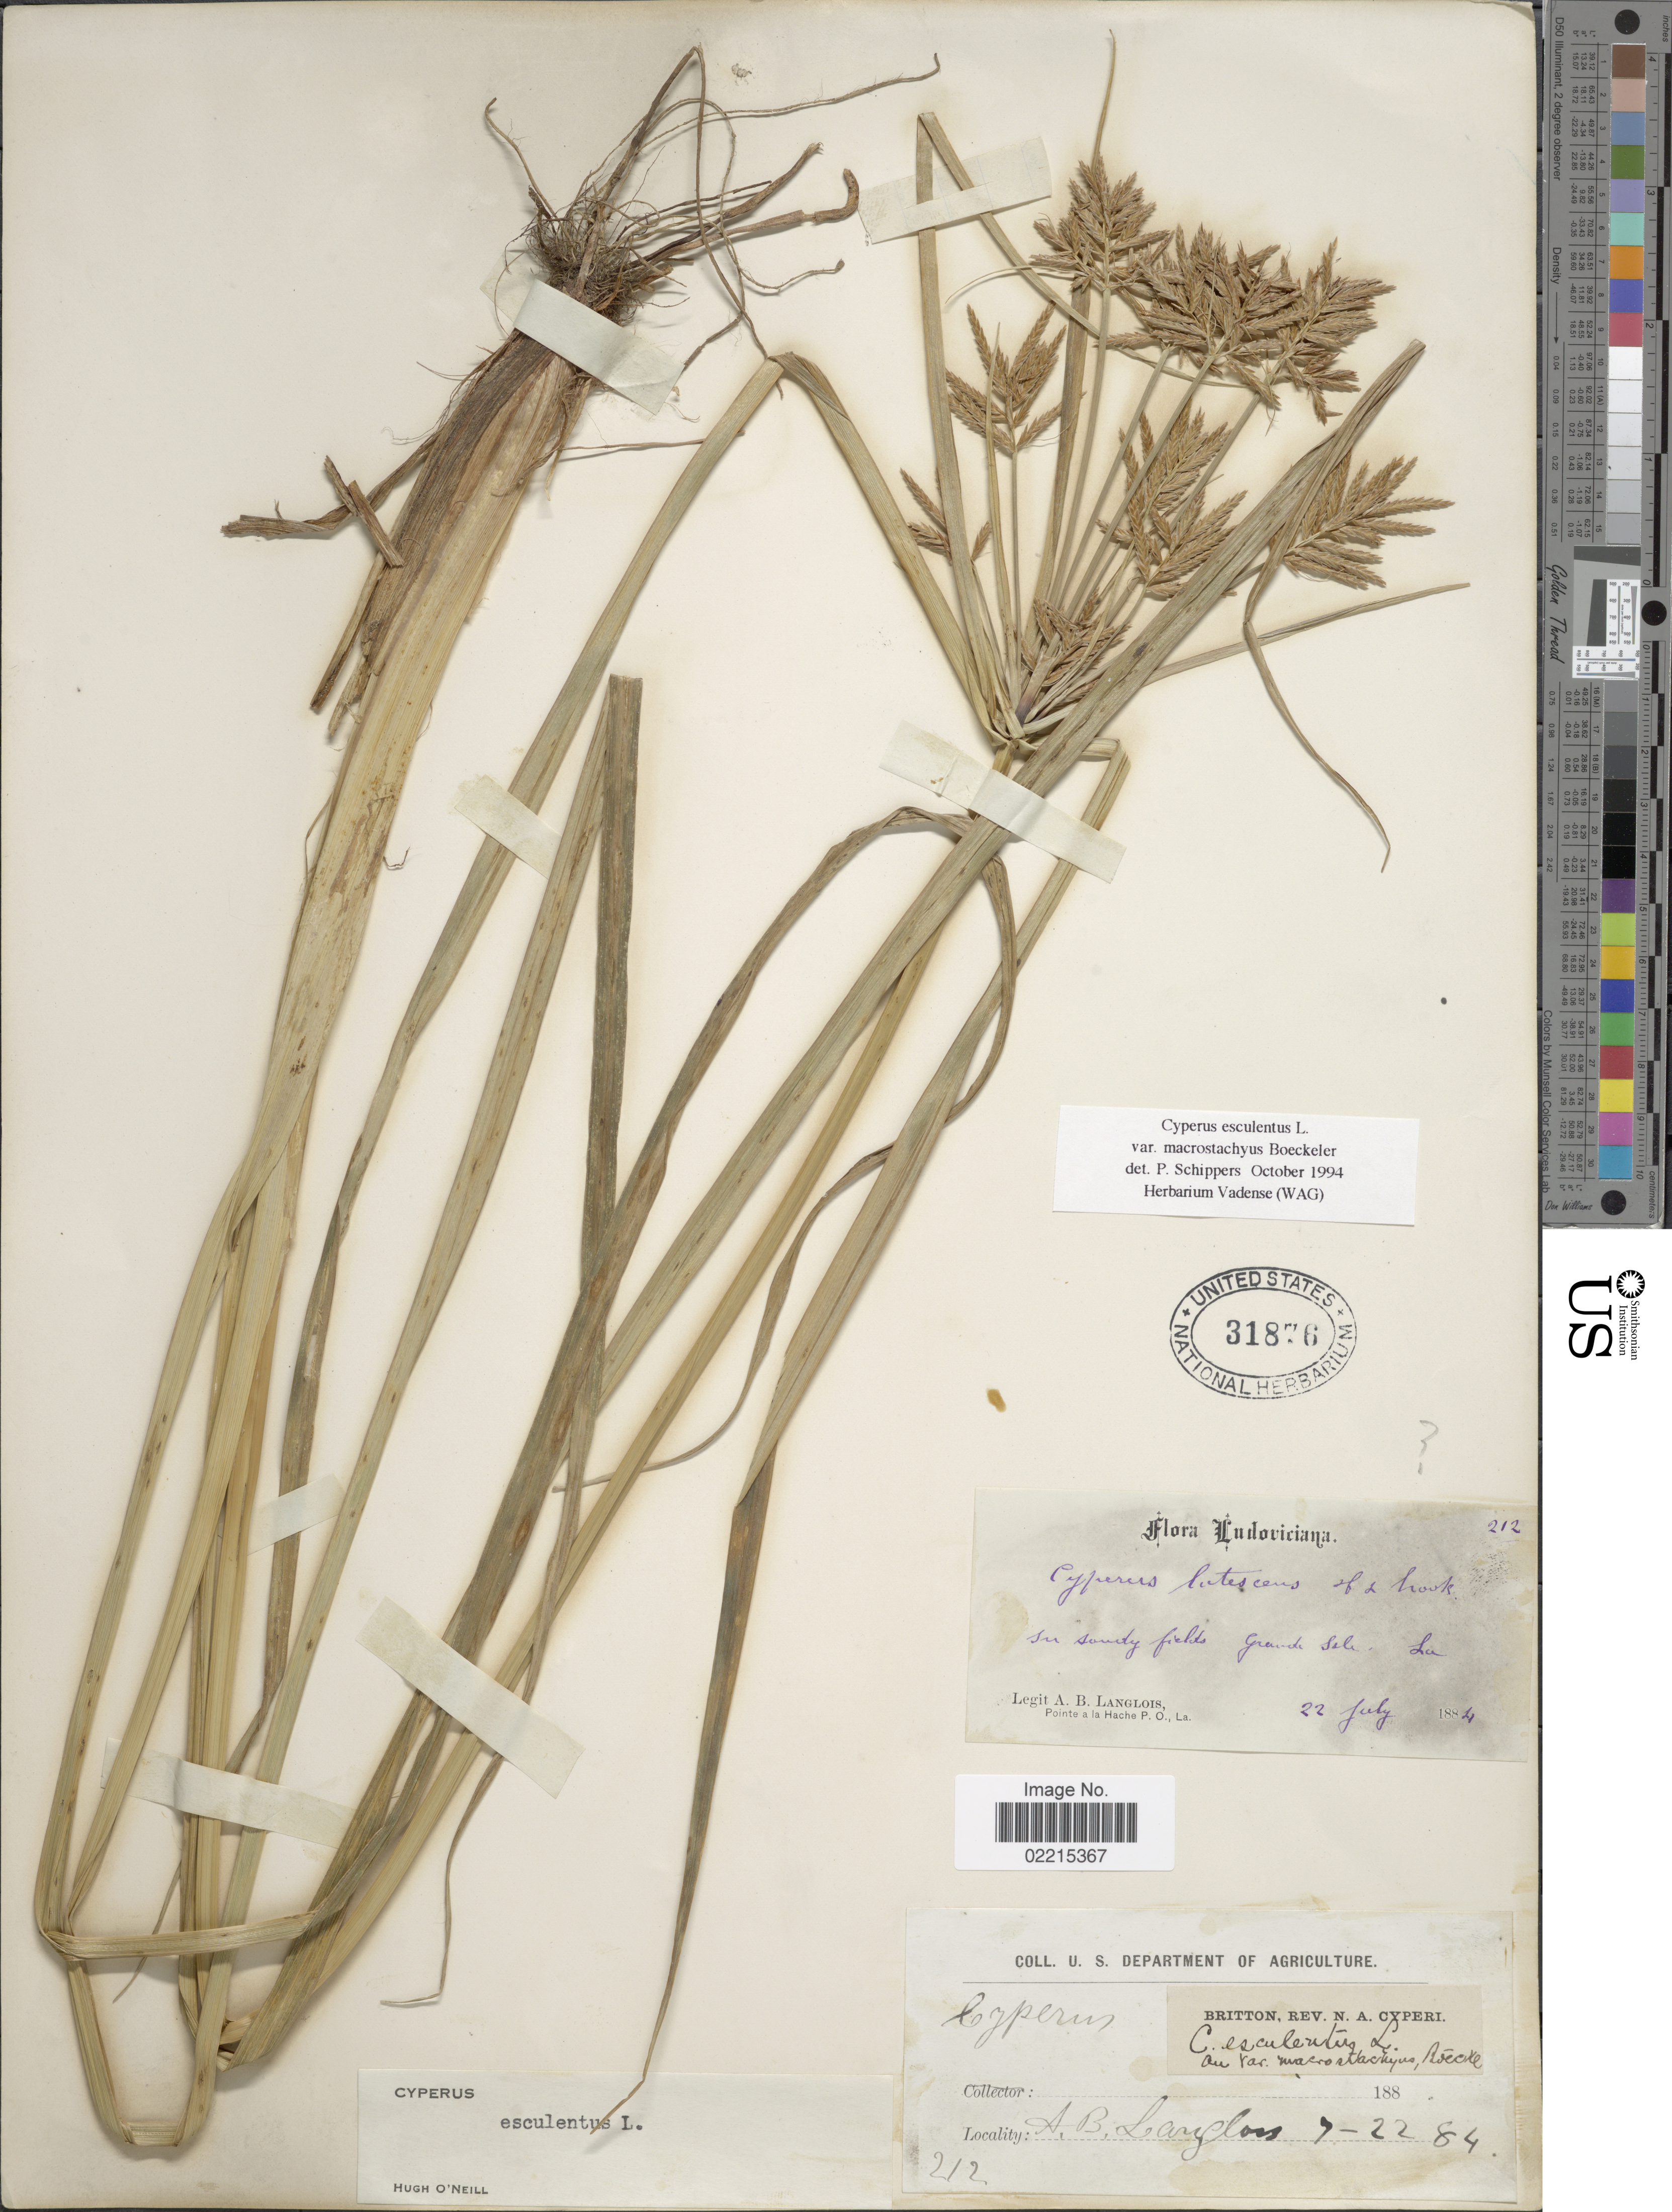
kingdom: Plantae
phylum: Tracheophyta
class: Liliopsida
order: Poales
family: Cyperaceae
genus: Cyperus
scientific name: Cyperus esculentus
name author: L.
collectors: A. Langlois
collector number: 212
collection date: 1884-07-22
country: United States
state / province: Louisiana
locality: Grand Isle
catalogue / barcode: US 31876